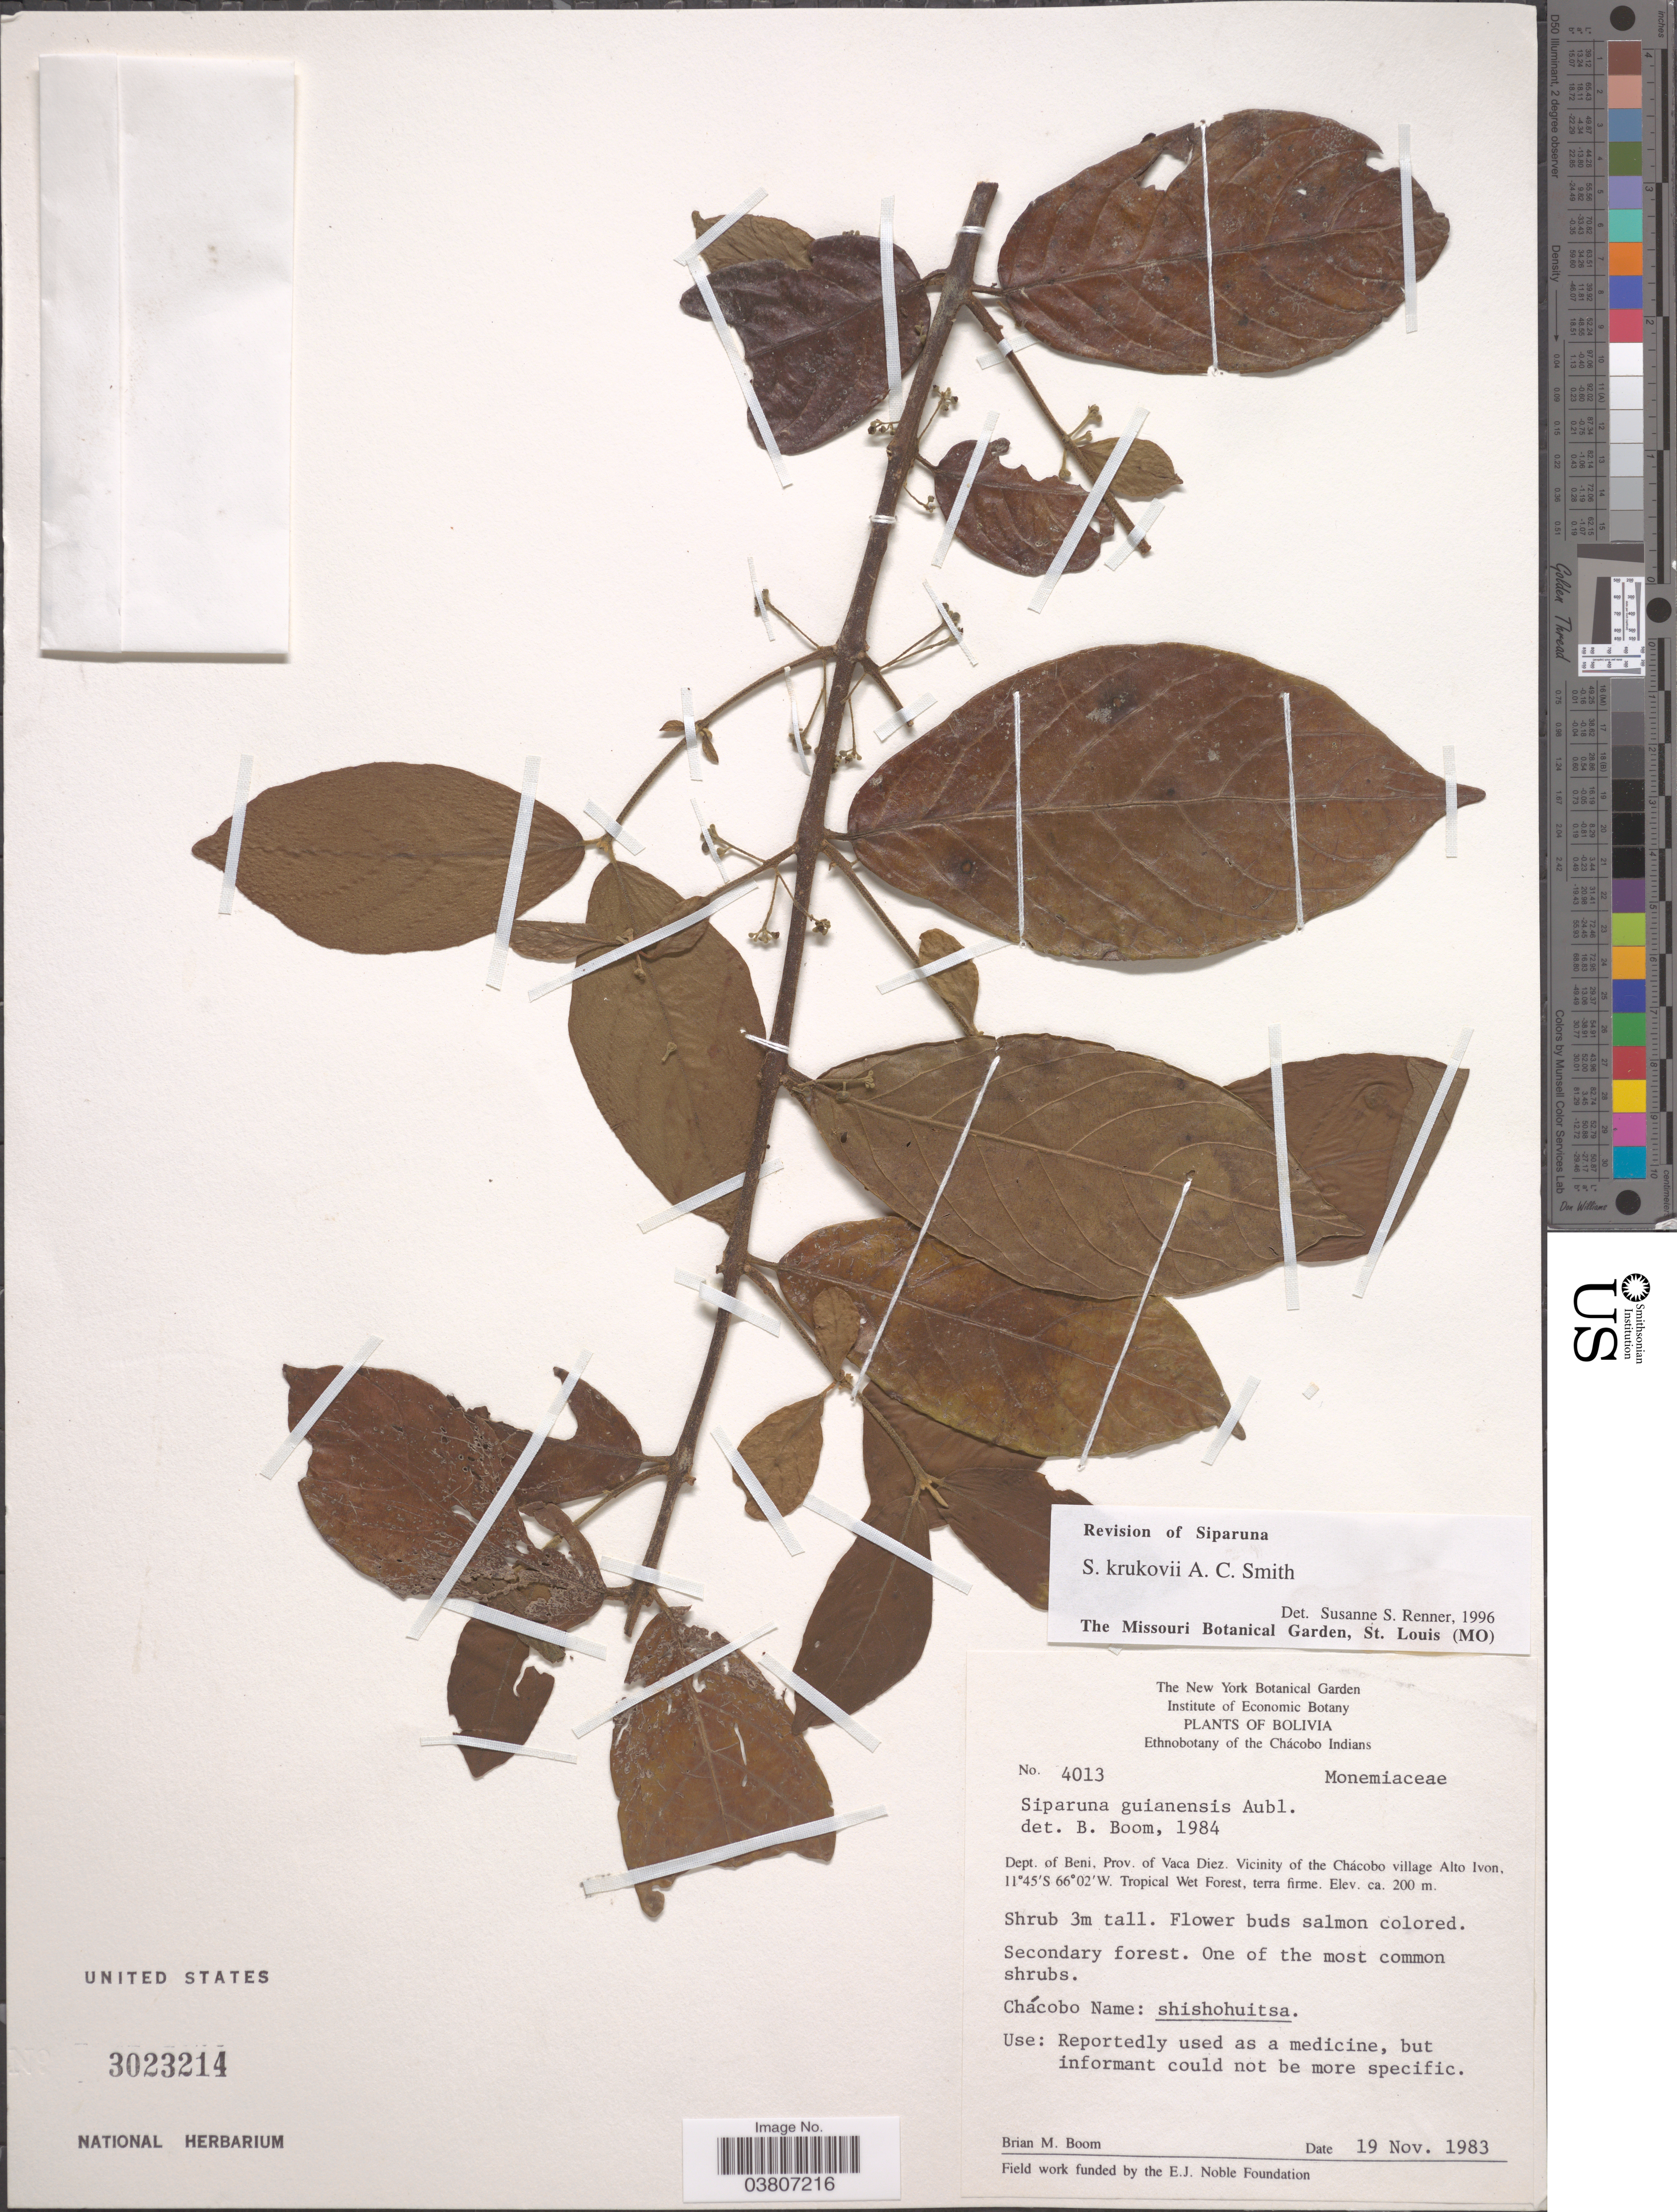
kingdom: Plantae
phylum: Tracheophyta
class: Magnoliopsida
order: Laurales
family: Siparunaceae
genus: Siparuna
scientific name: Siparuna krukovii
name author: A.C. Sm.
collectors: B. M. Boom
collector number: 4013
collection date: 1983-11-19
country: Bolivia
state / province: Beni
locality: Dept. of Beni, Prov. of Vaca Diez. Vicinity of the Chácobo village Alto Ivon.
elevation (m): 200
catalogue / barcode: US 3023214